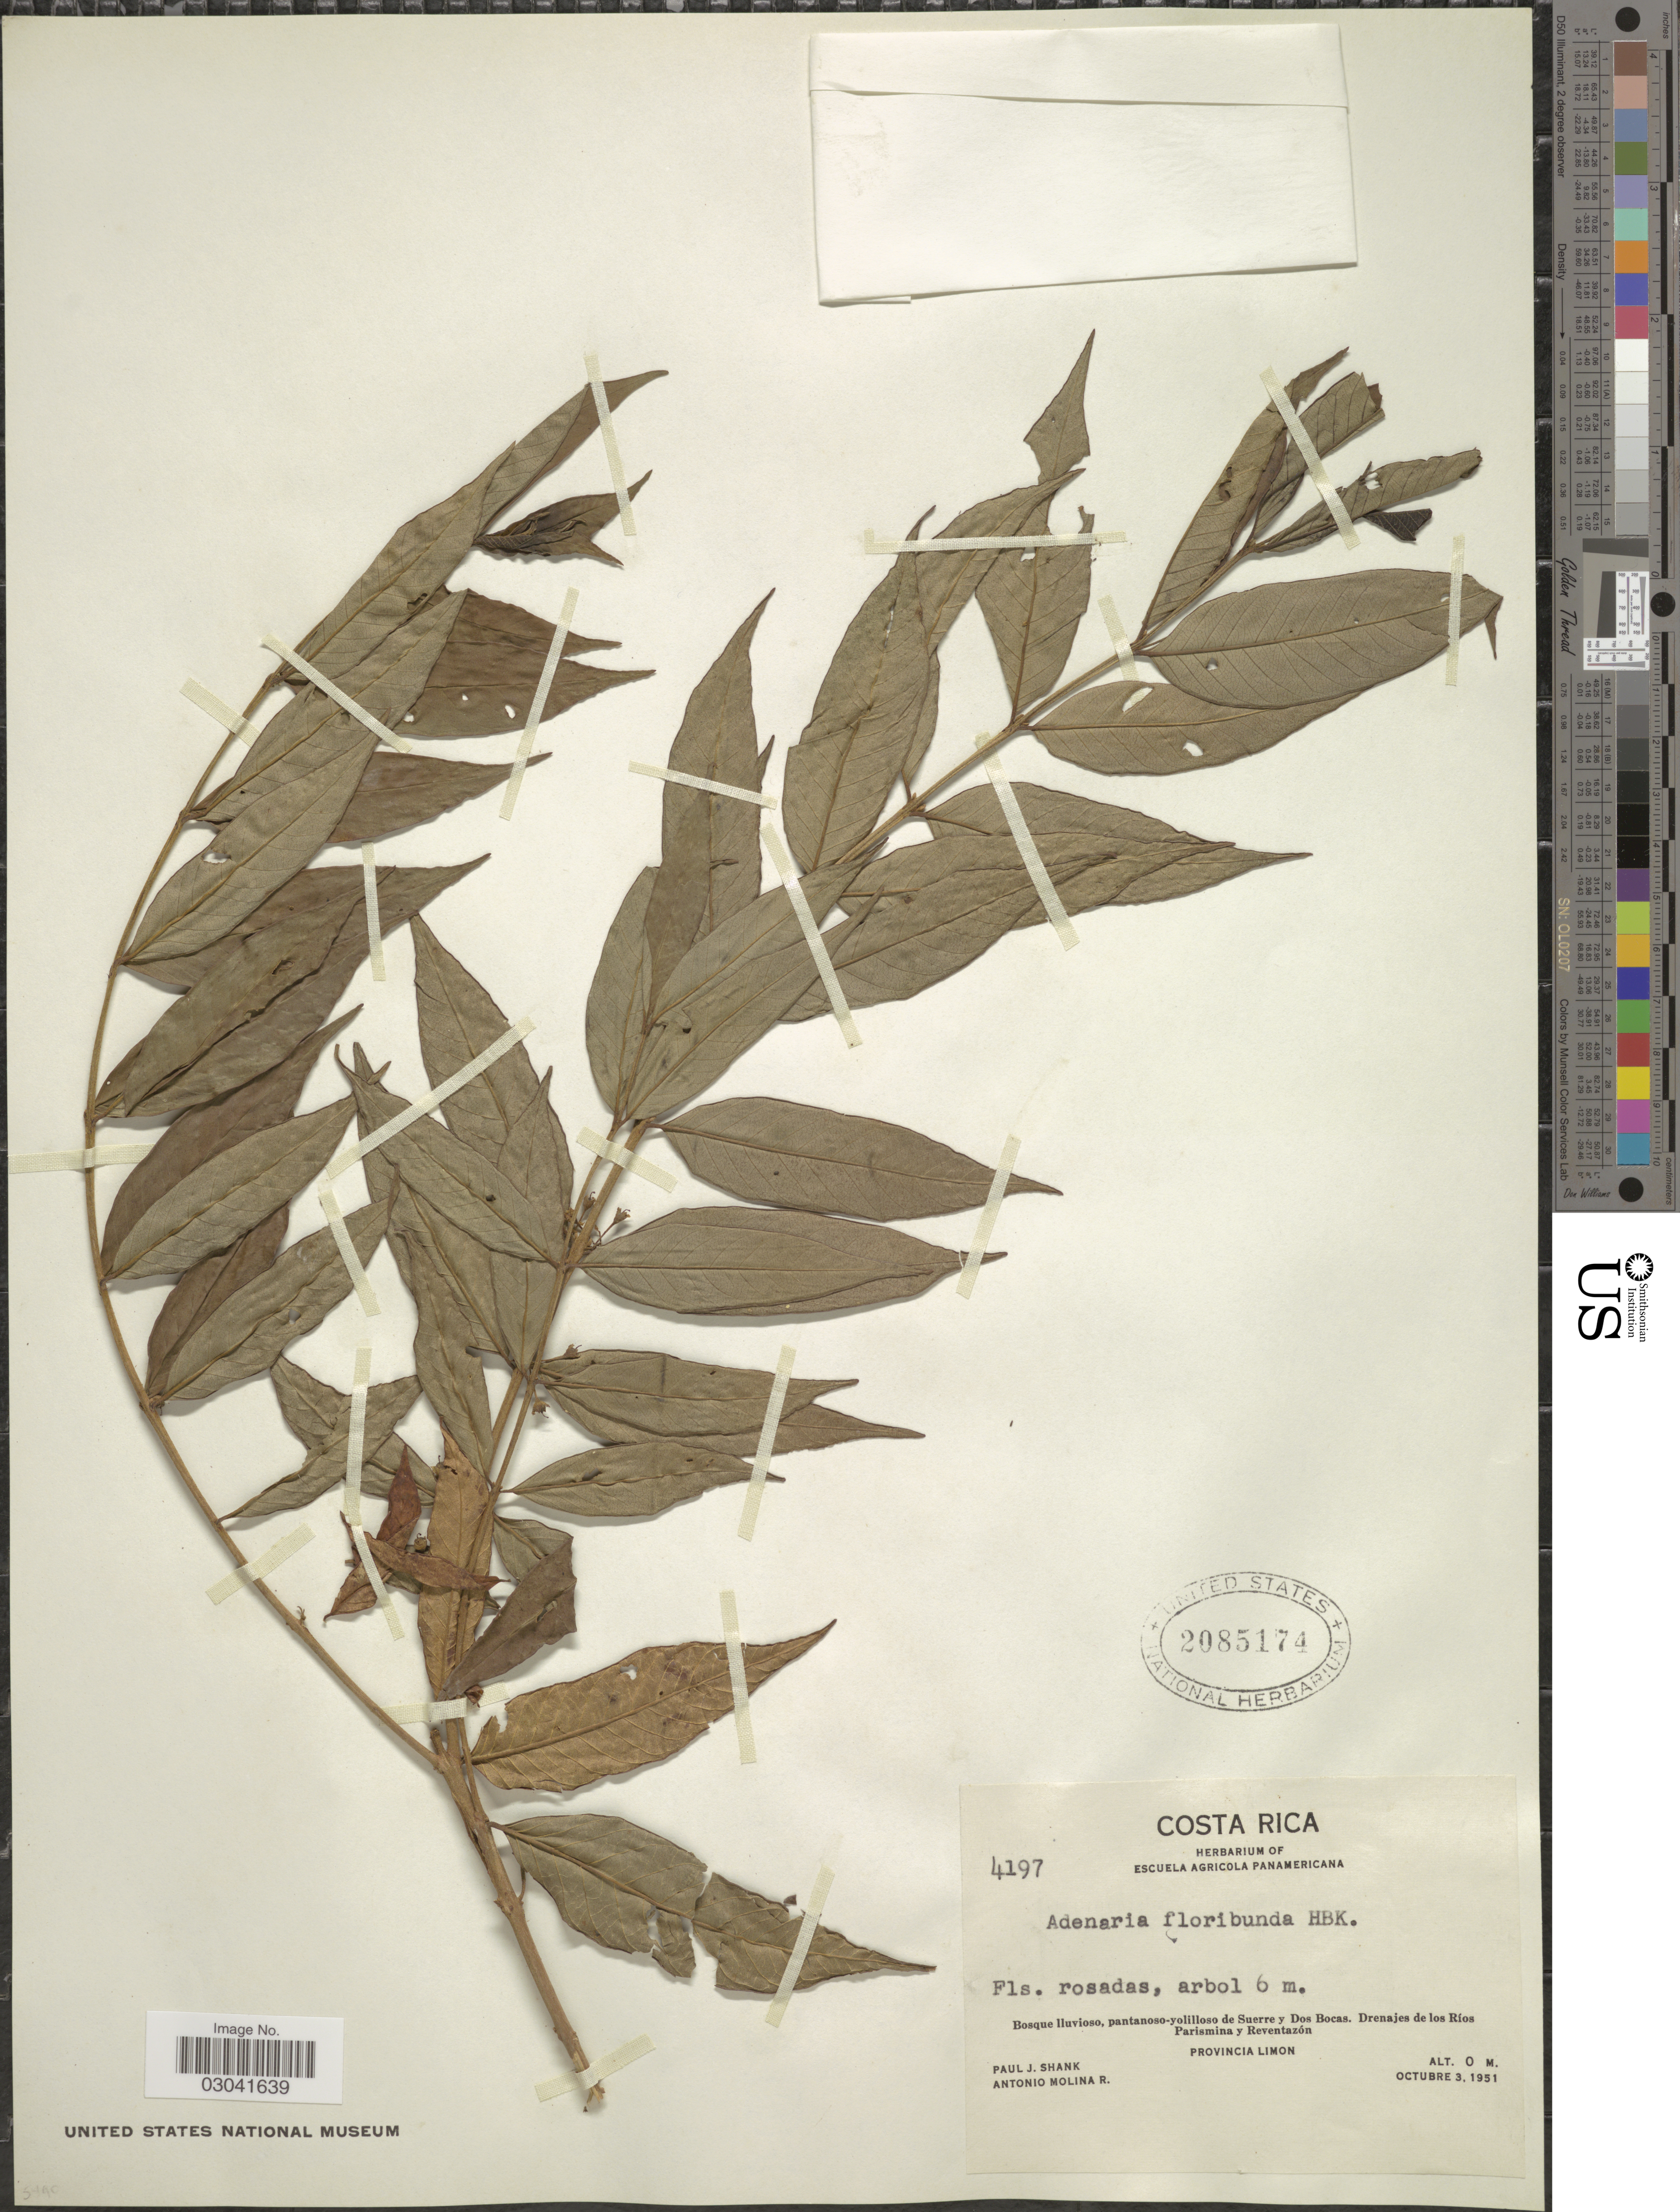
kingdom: Plantae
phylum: Tracheophyta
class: Magnoliopsida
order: Myrtales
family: Lythraceae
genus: Adenaria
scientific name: Adenaria floribunda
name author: Kunth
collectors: P. J. Shank & A. Molina R.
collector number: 4197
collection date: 1951-10-03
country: Costa Rica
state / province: Limón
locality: Bosque lluvioso, pantanoso-yolilloso de Suerre y Dos Bocas. Drenajes de los Ríos Parismina y Reventazón.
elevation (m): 0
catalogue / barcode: US 2085174